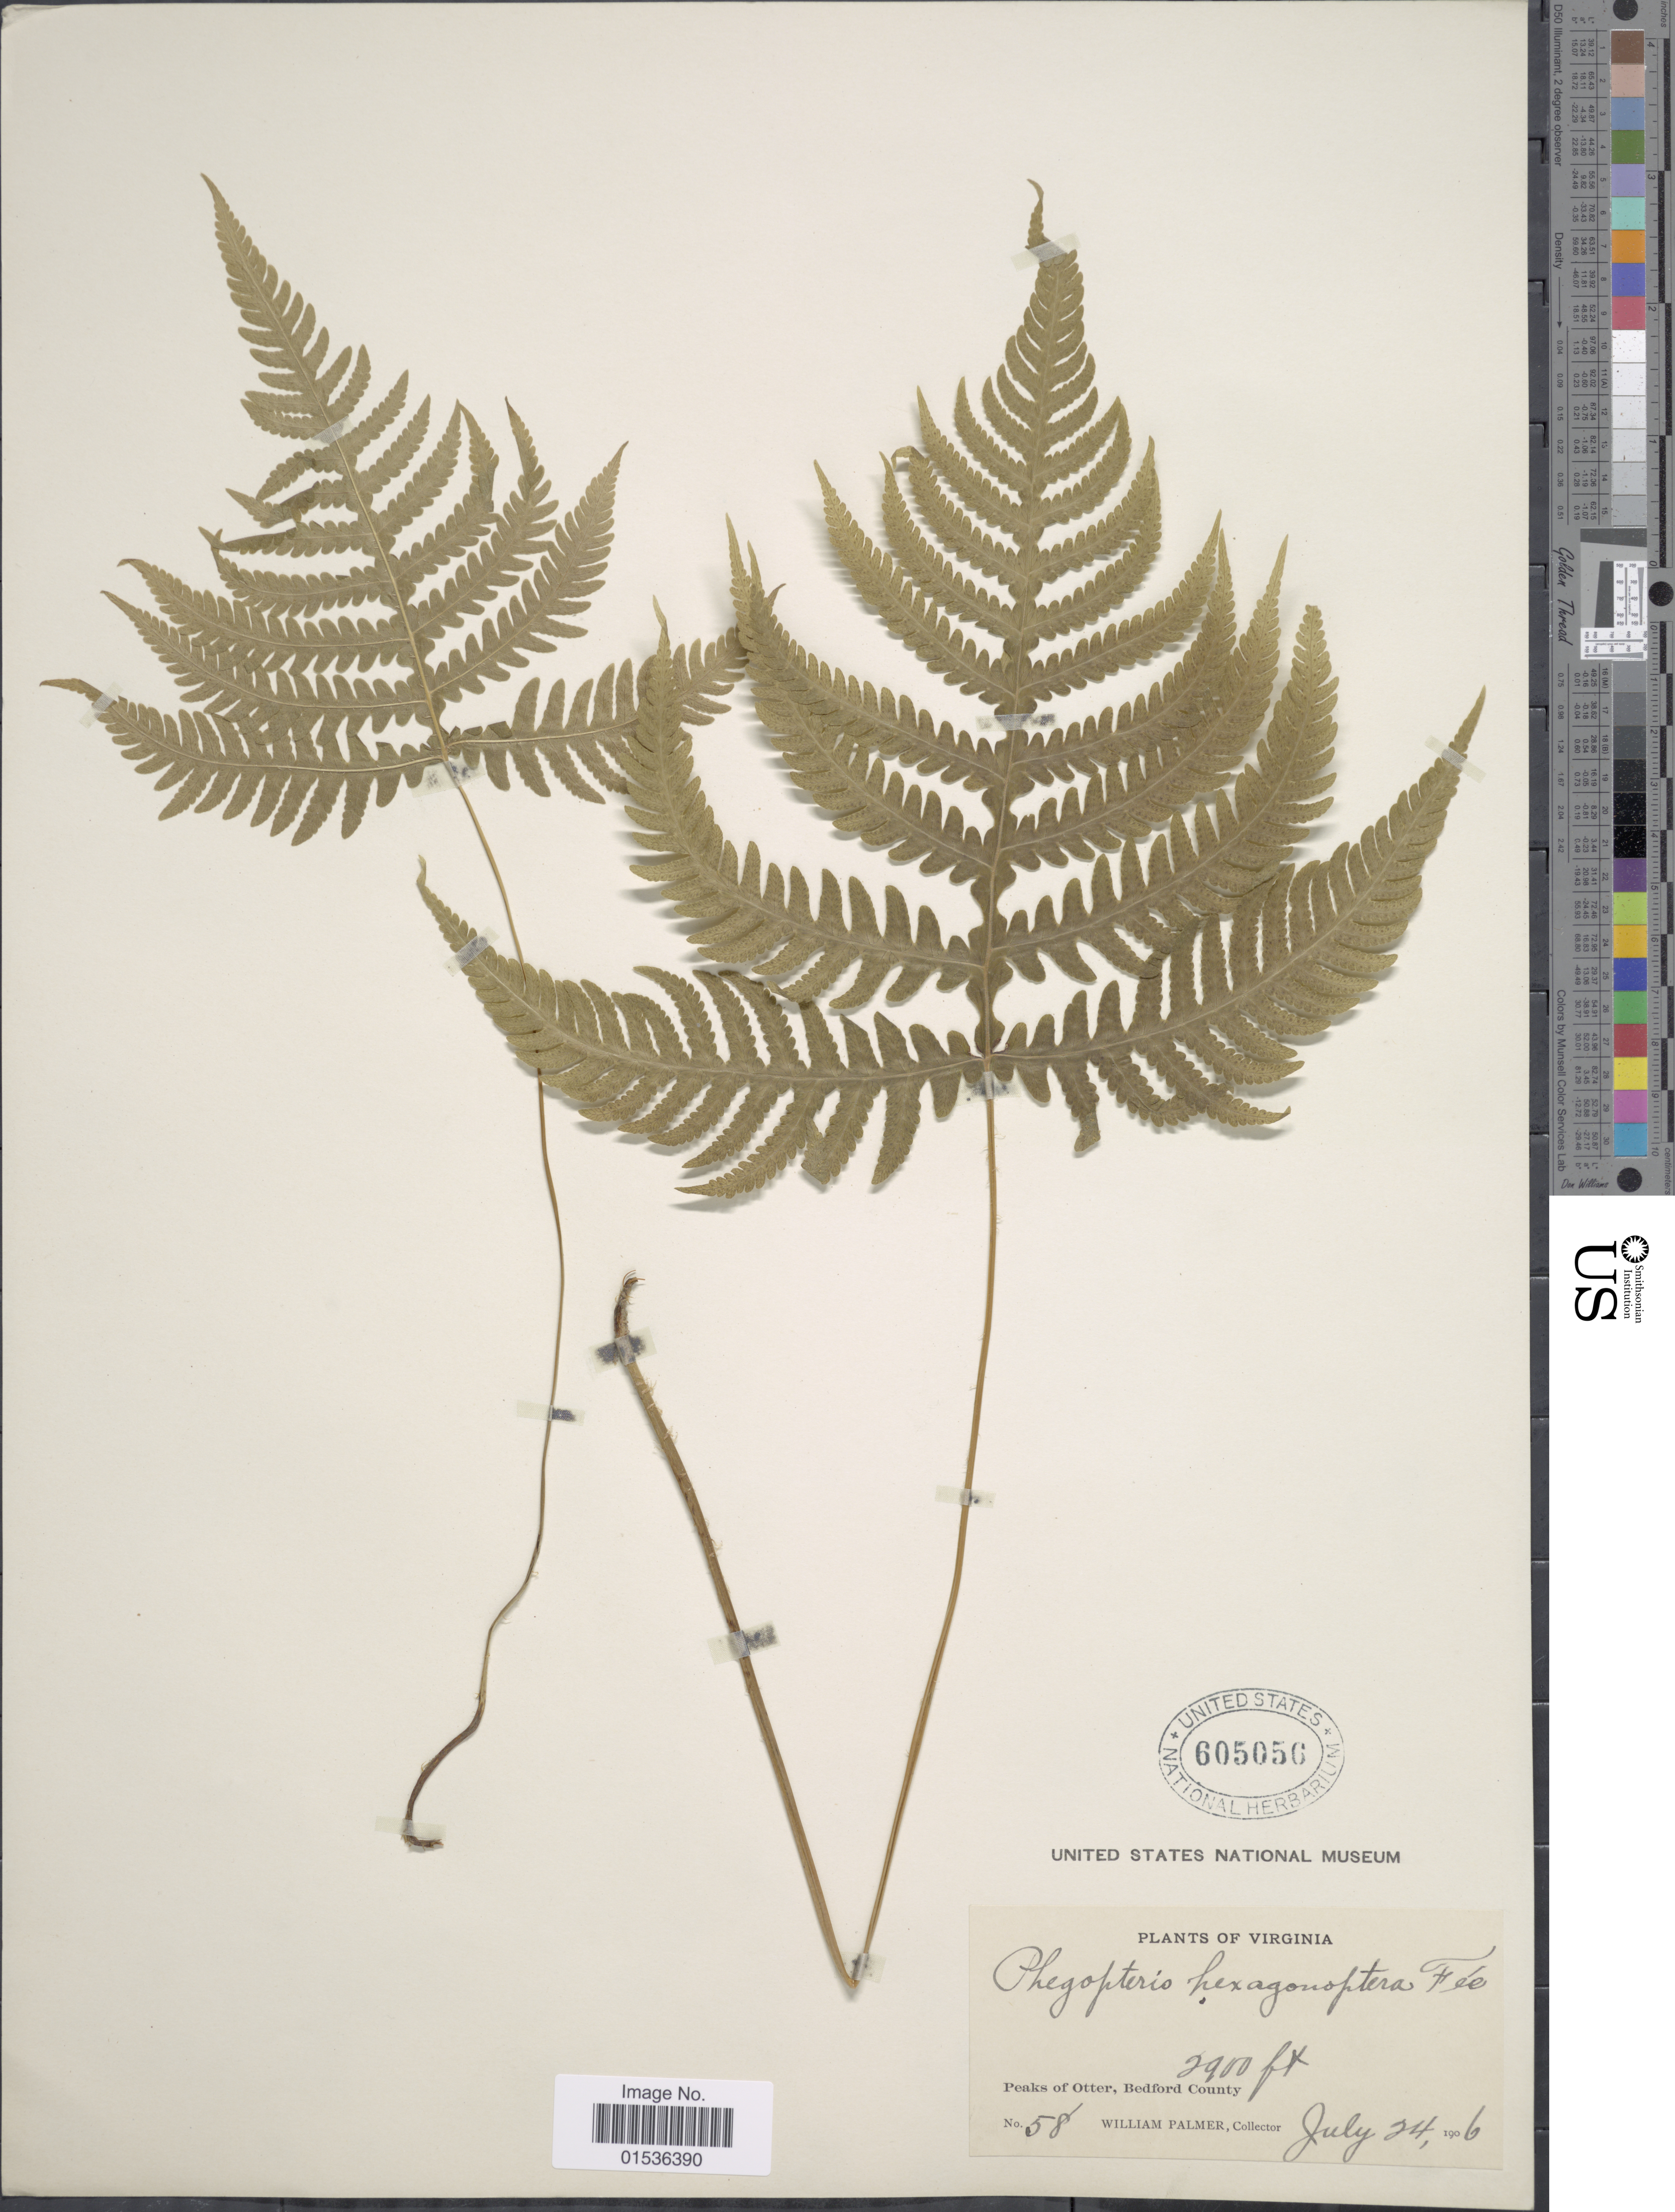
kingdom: Plantae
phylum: Tracheophyta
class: Polypodiopsida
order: Polypodiales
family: Thelypteridaceae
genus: Phegopteris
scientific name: Phegopteris hexagonoptera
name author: (Michx.) Fée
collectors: W. Palmer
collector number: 58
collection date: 1906-07-24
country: United States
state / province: Virginia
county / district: Bedford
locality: Peaks of Otter , Bedford County.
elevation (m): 884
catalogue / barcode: US 605056